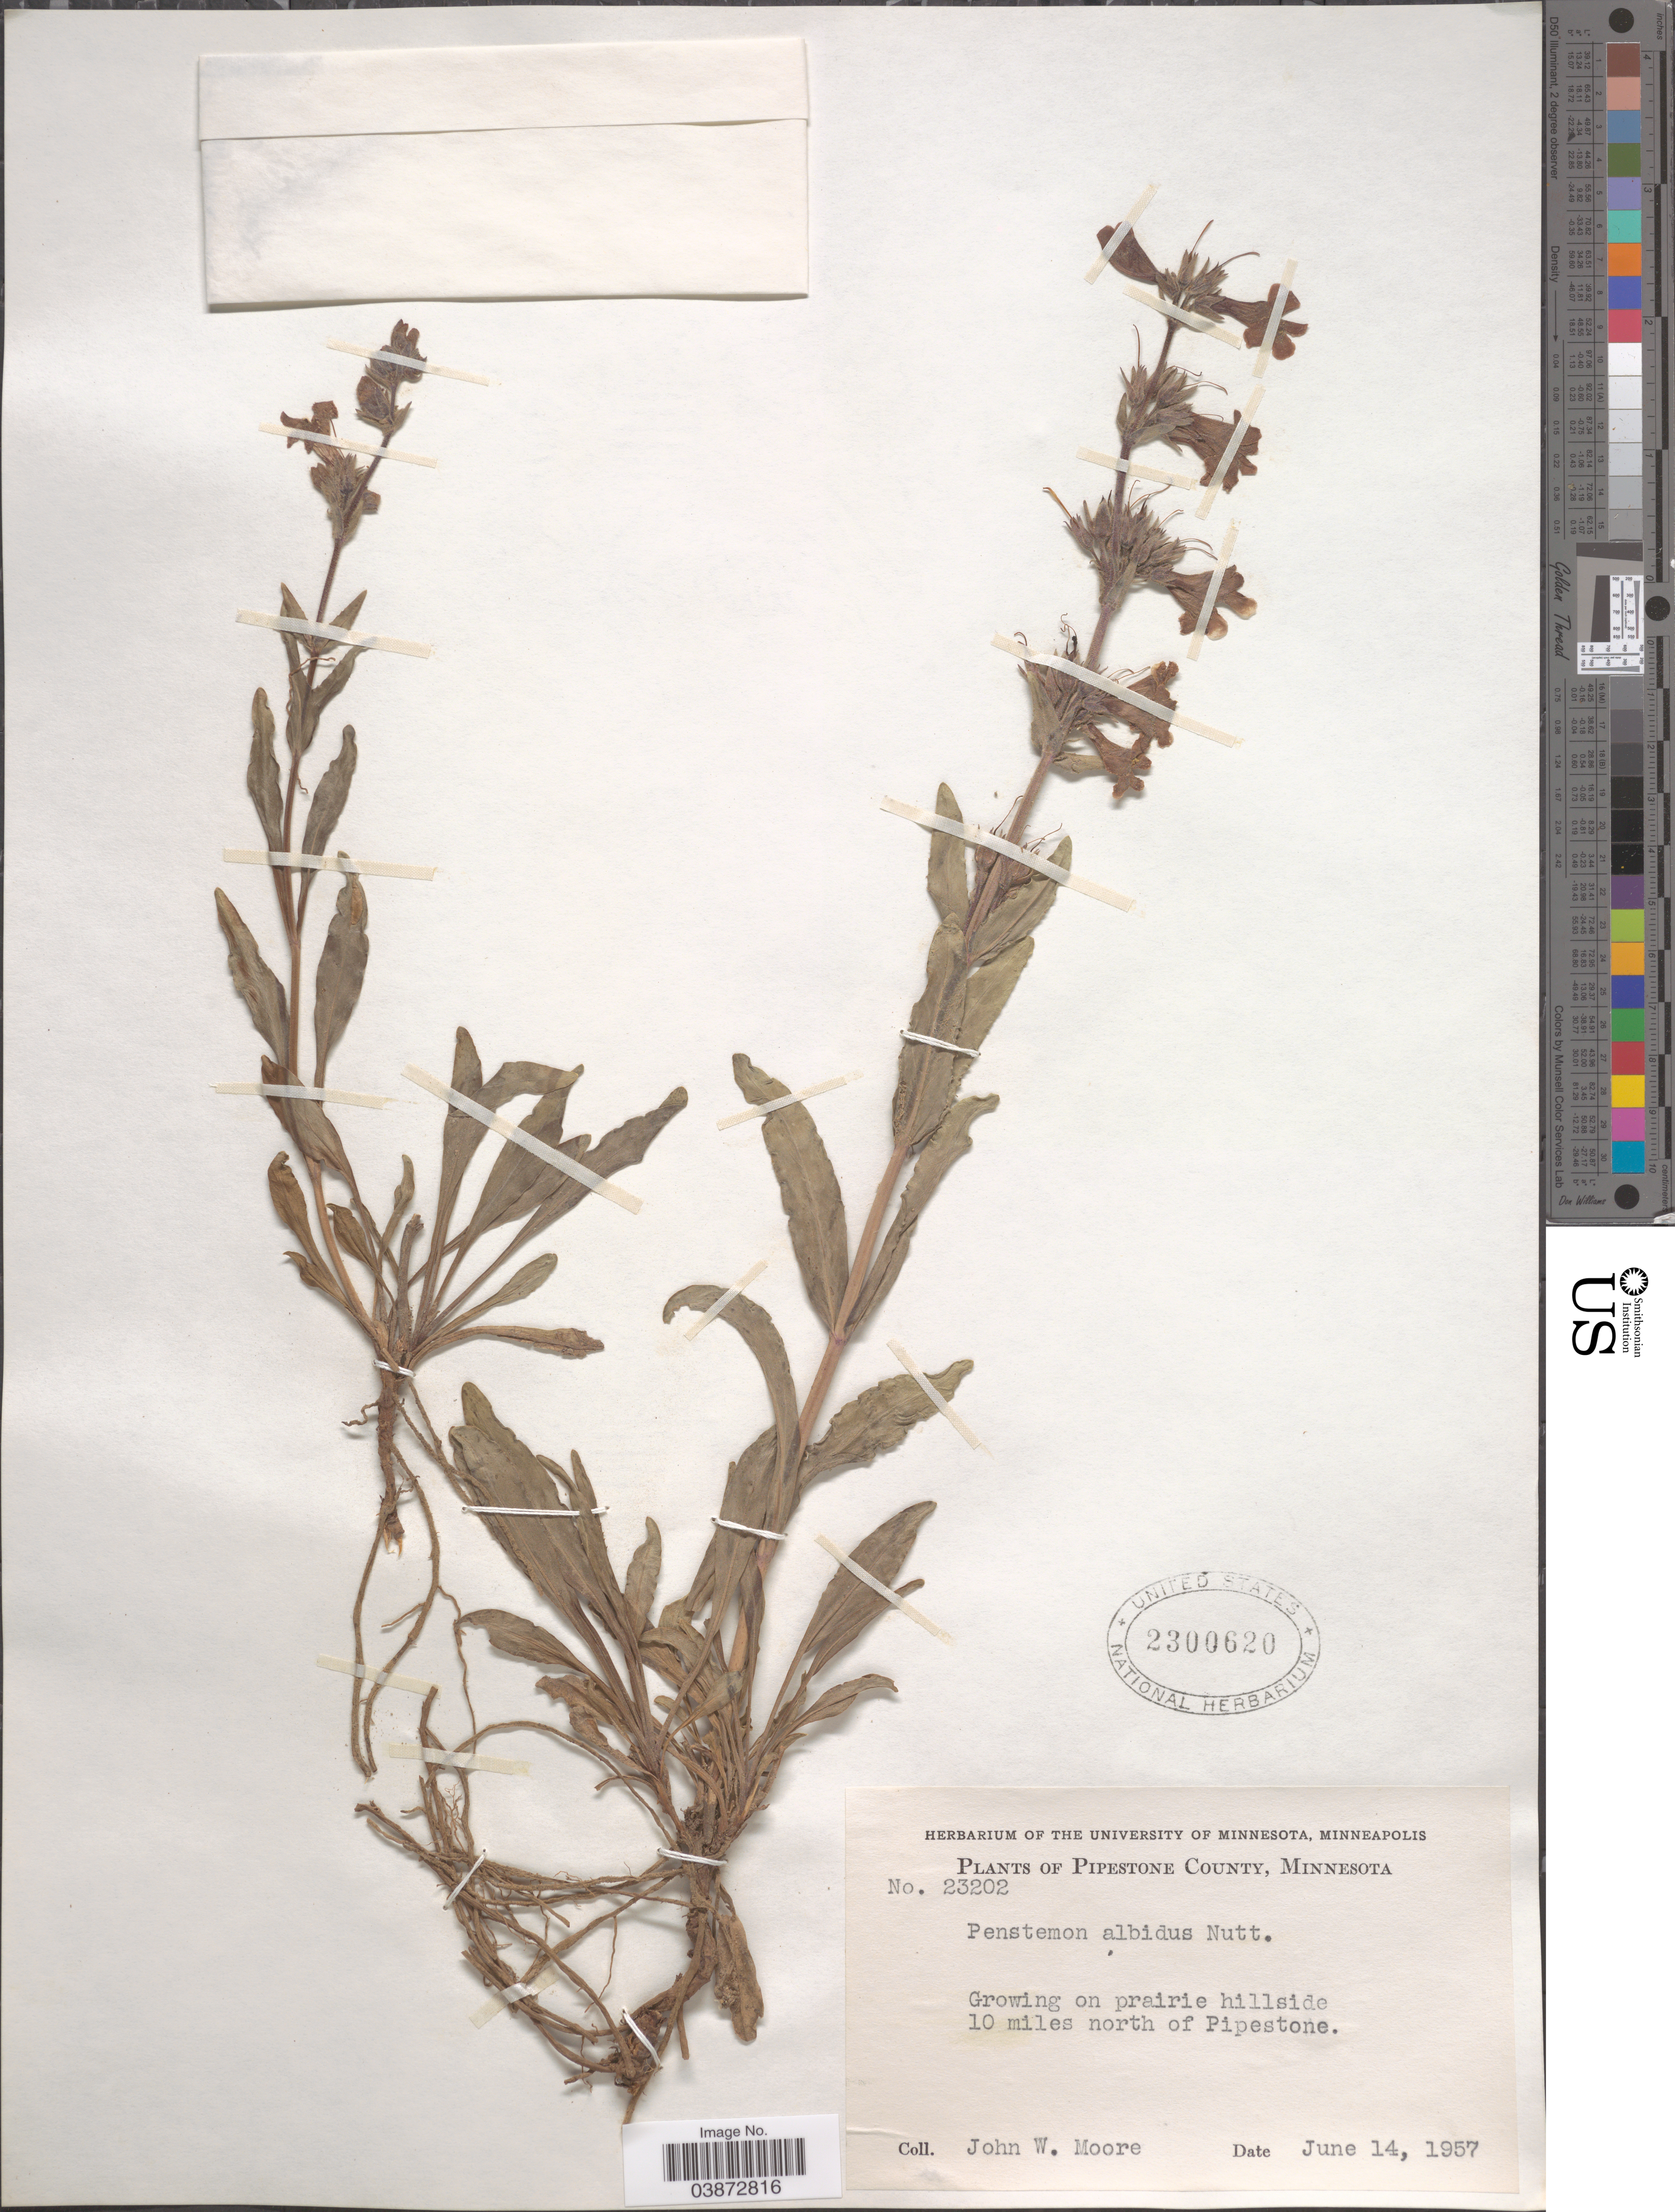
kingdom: Plantae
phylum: Tracheophyta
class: Magnoliopsida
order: Lamiales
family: Plantaginaceae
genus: Penstemon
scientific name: Penstemon albidus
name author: Nutt.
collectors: J. Moore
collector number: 23202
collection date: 1957-06-14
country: United States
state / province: Minnesota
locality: Pipestone County. On prairie hillside 10 miles north of Pipestone.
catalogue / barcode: US 2300620